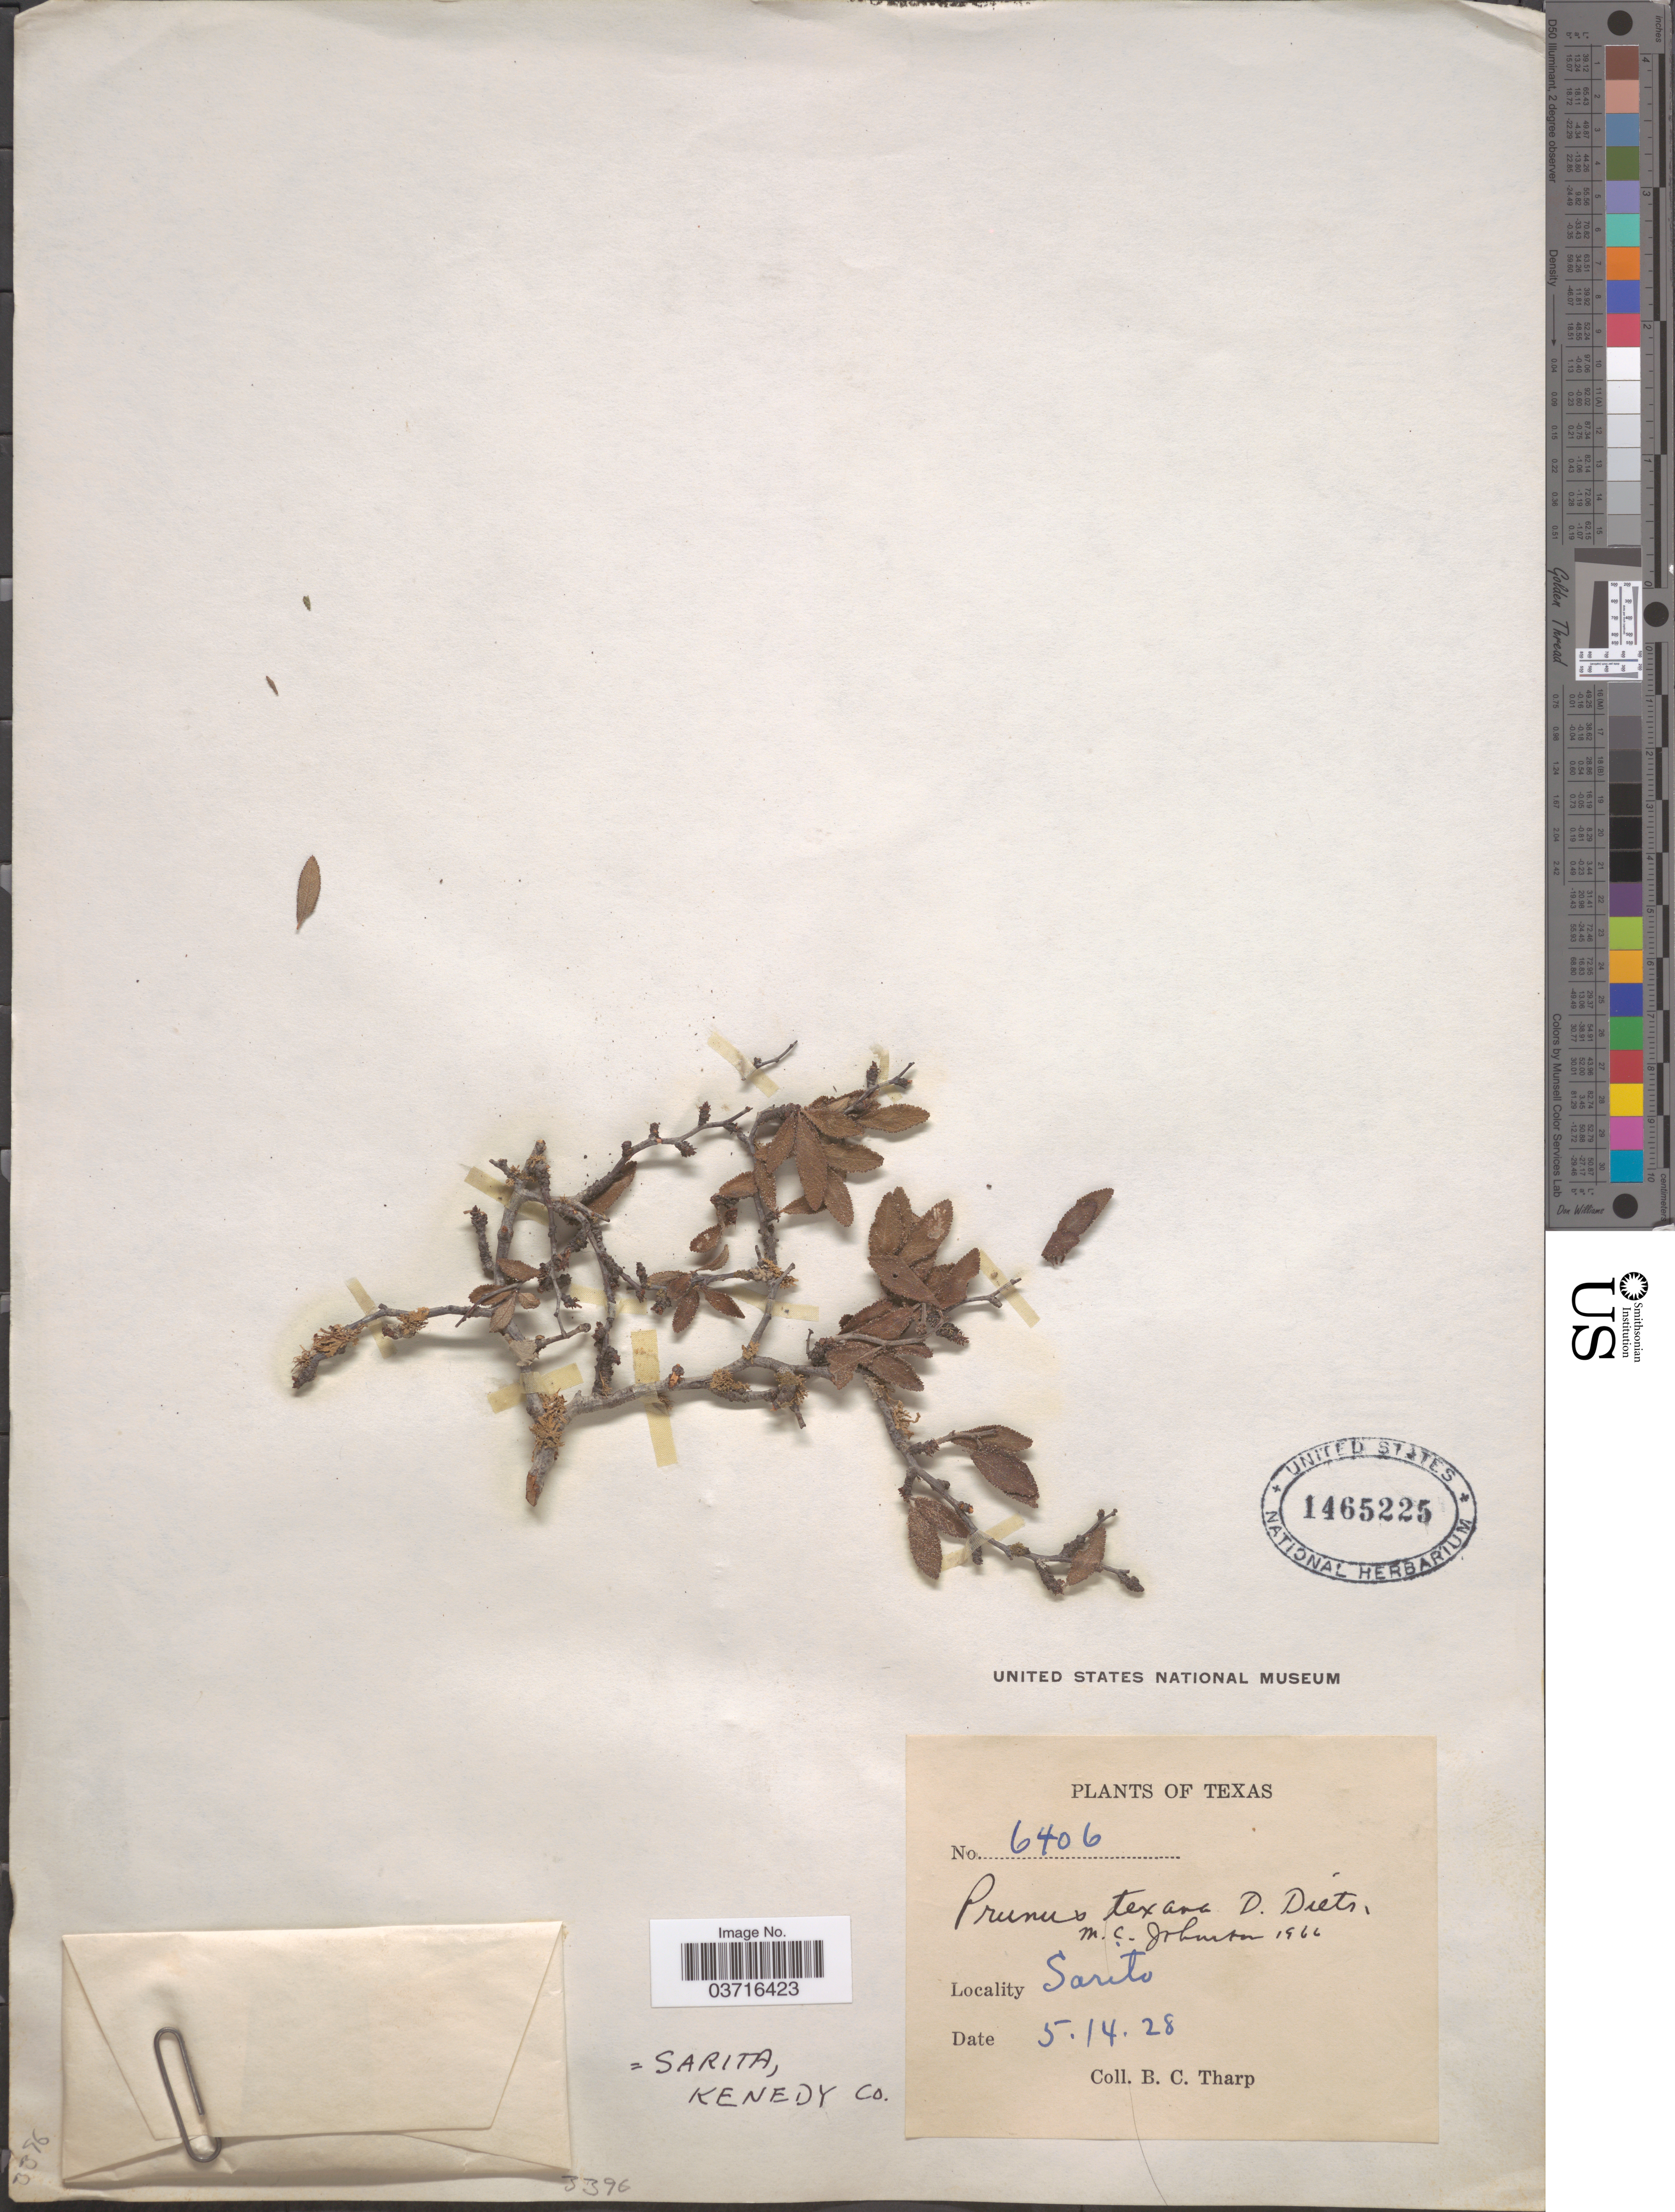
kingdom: Plantae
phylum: Tracheophyta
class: Magnoliopsida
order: Rosales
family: Rosaceae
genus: Prunus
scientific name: Prunus texana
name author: D. Dietr.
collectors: B. C. Tharp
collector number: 6406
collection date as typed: Transcribed d/m/y: 14/5/28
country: United States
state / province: Texas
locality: Sarita, Kenedy Co. Sarita.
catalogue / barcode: US 1465225